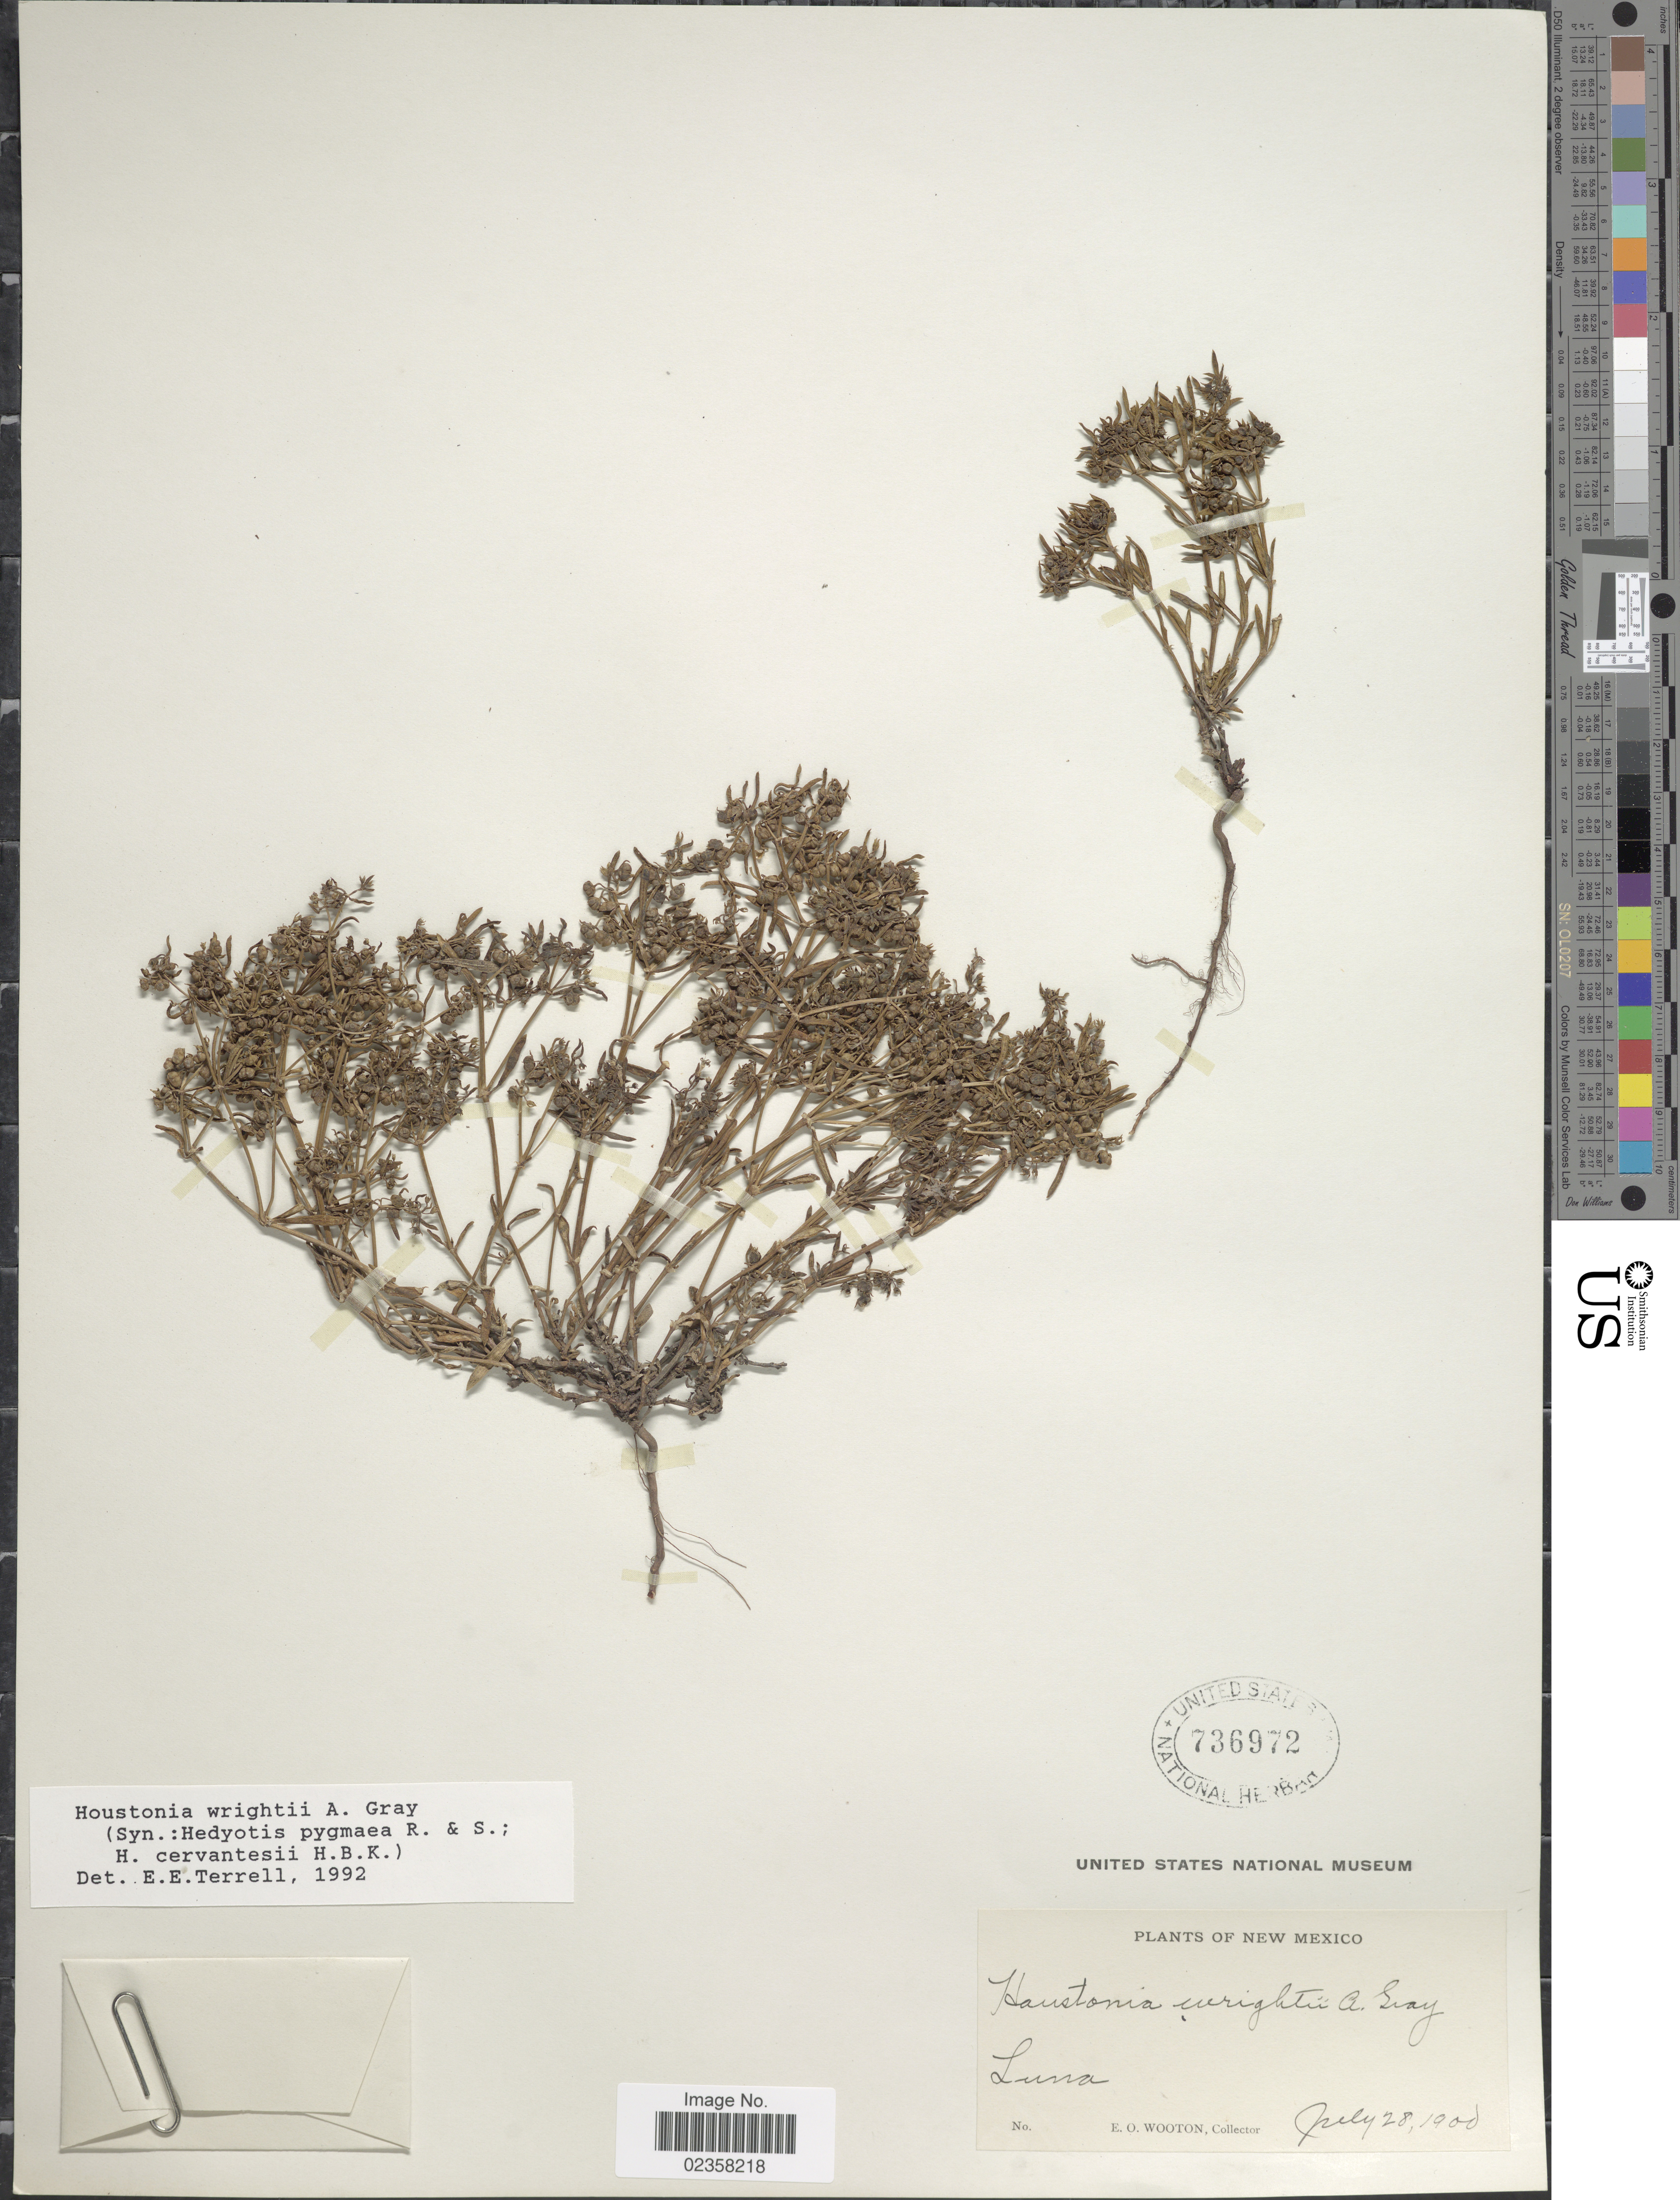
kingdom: Plantae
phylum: Tracheophyta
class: Magnoliopsida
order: Gentianales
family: Rubiaceae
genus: Houstonia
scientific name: Houstonia wrightii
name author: (A. Gray) A. Gray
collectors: E. O. Wooton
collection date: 1900-07-28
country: United States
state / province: New Mexico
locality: Luna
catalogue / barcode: US 736972